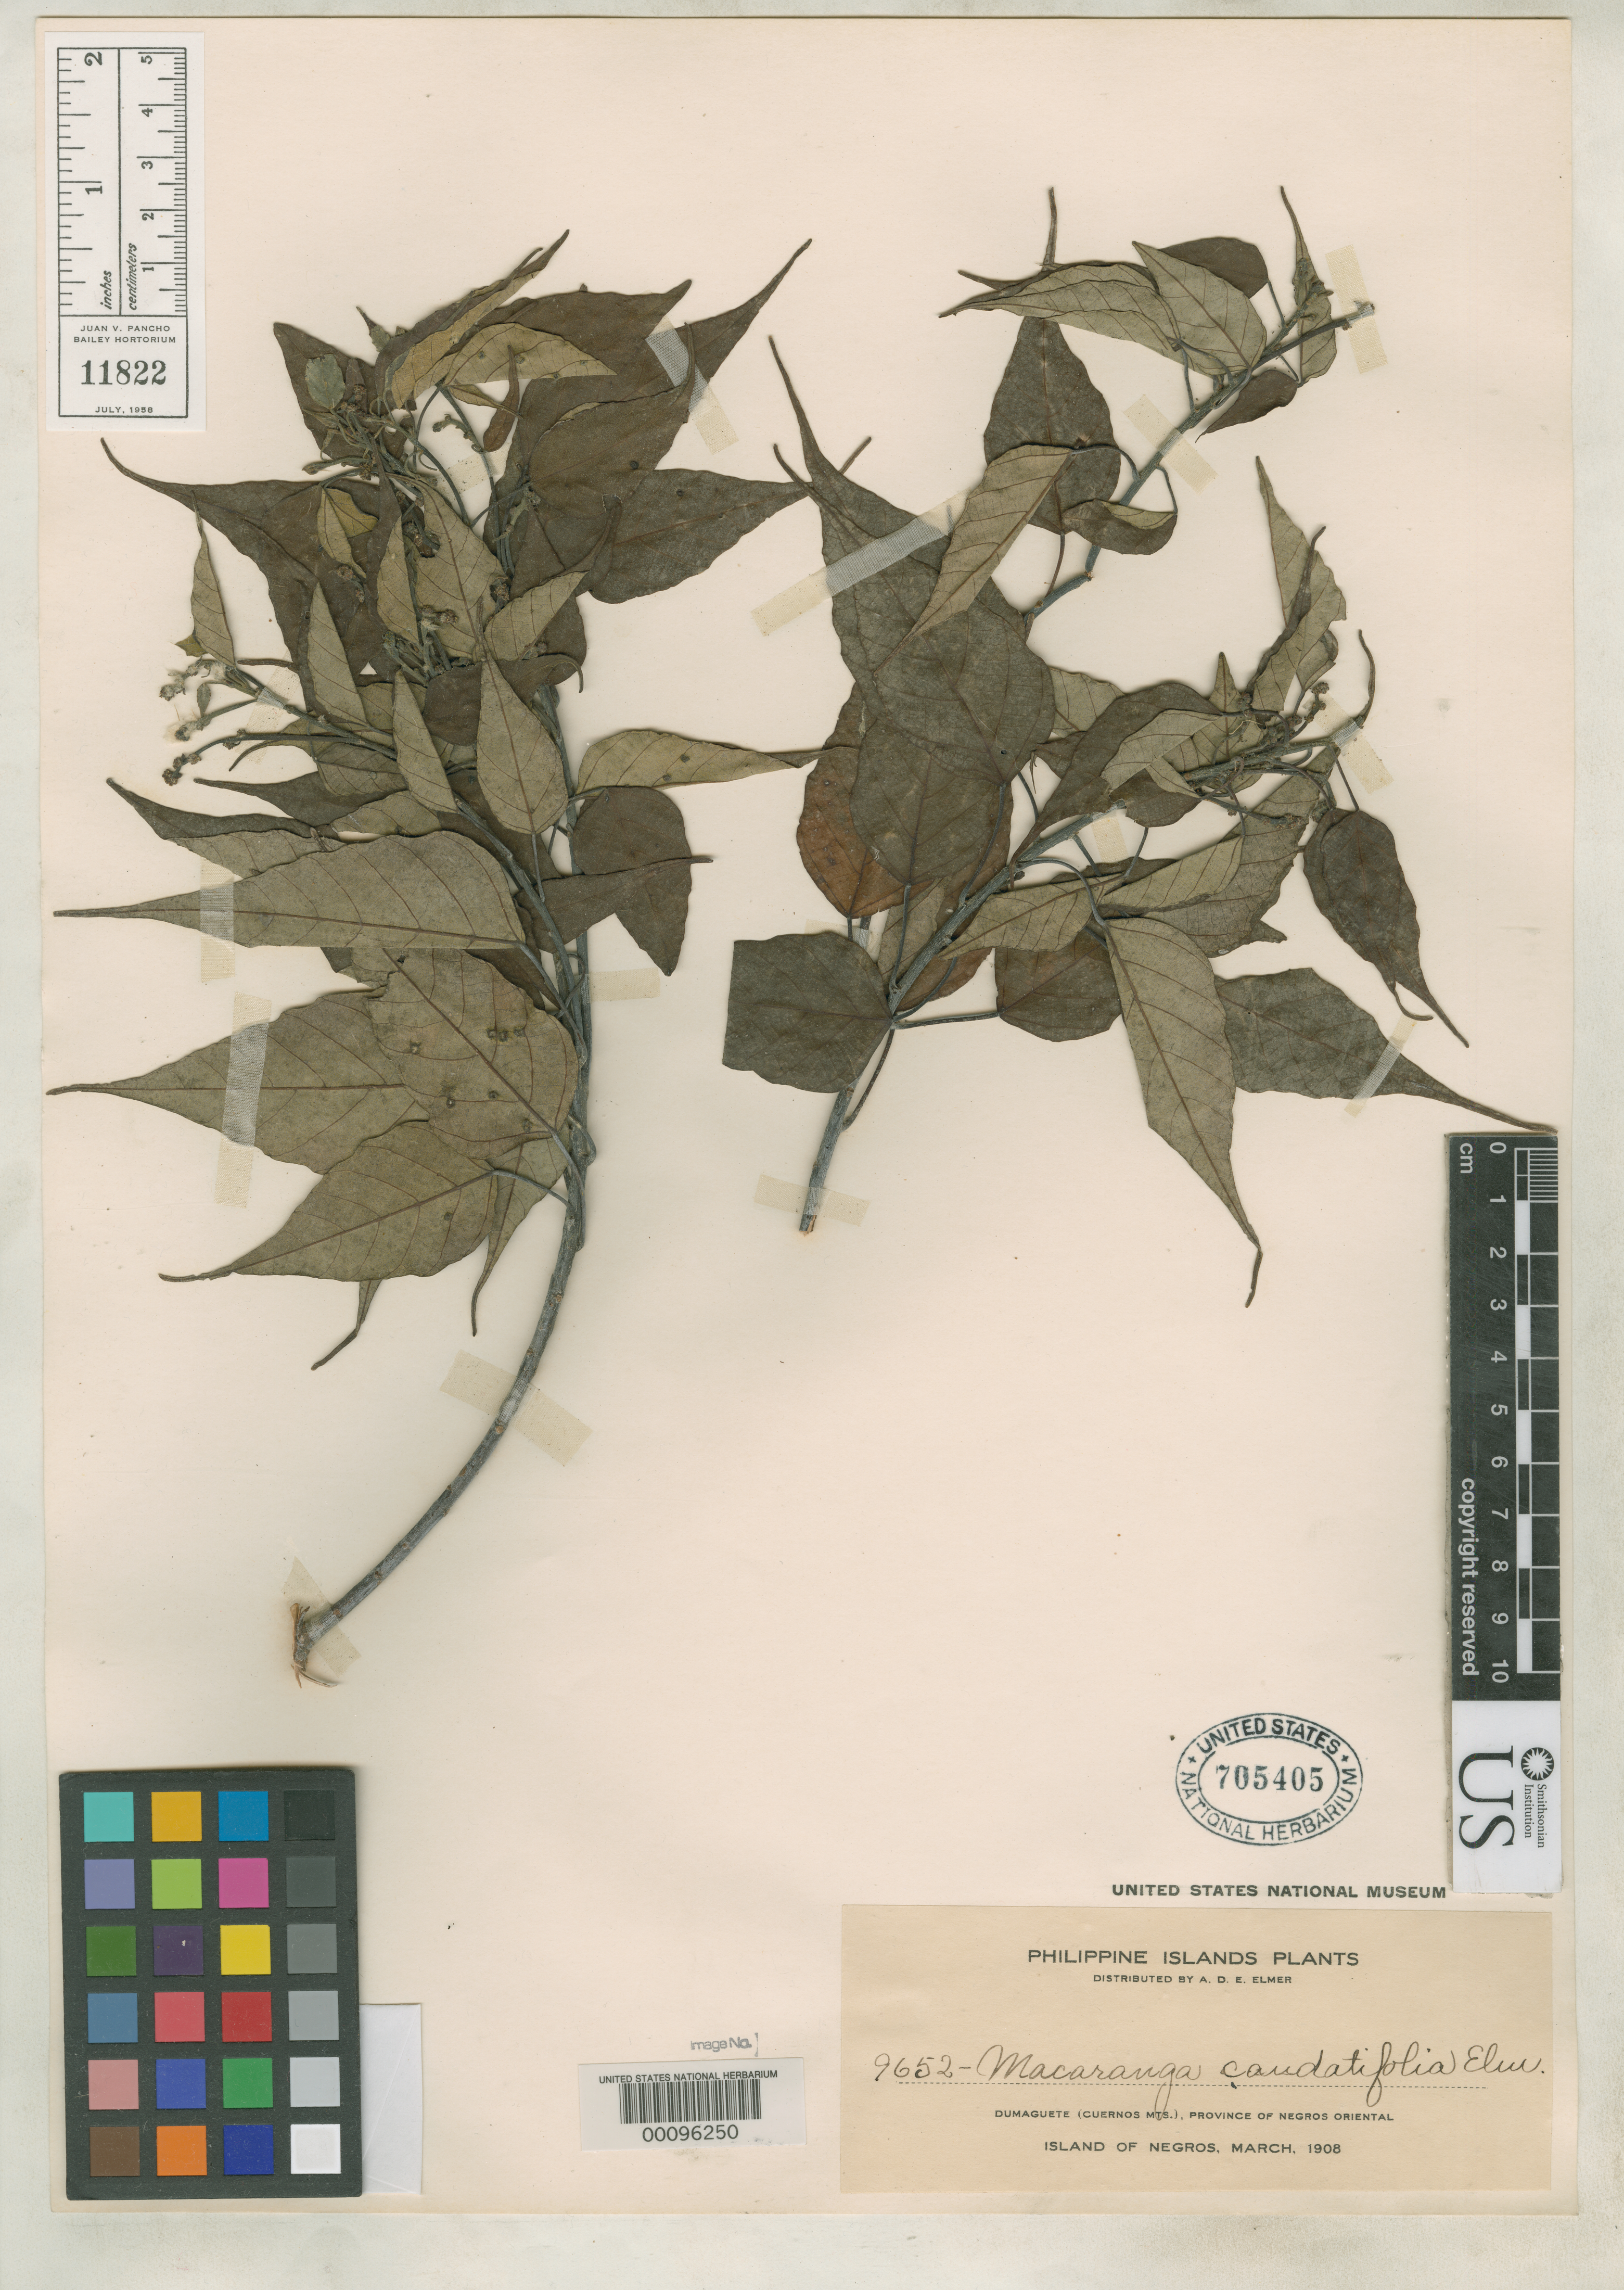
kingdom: Plantae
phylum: Tracheophyta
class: Magnoliopsida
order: Malpighiales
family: Euphorbiaceae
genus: Macaranga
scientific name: Macaranga caudatifolia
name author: Elmer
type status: Isotype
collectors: A. D. E. Elmer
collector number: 9652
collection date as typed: Mar 1908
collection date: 1908-03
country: Philippines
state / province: Central Visayas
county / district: Negros Oriental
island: Negros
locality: Dumaguete, Cuernos Mts.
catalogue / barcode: US 705405